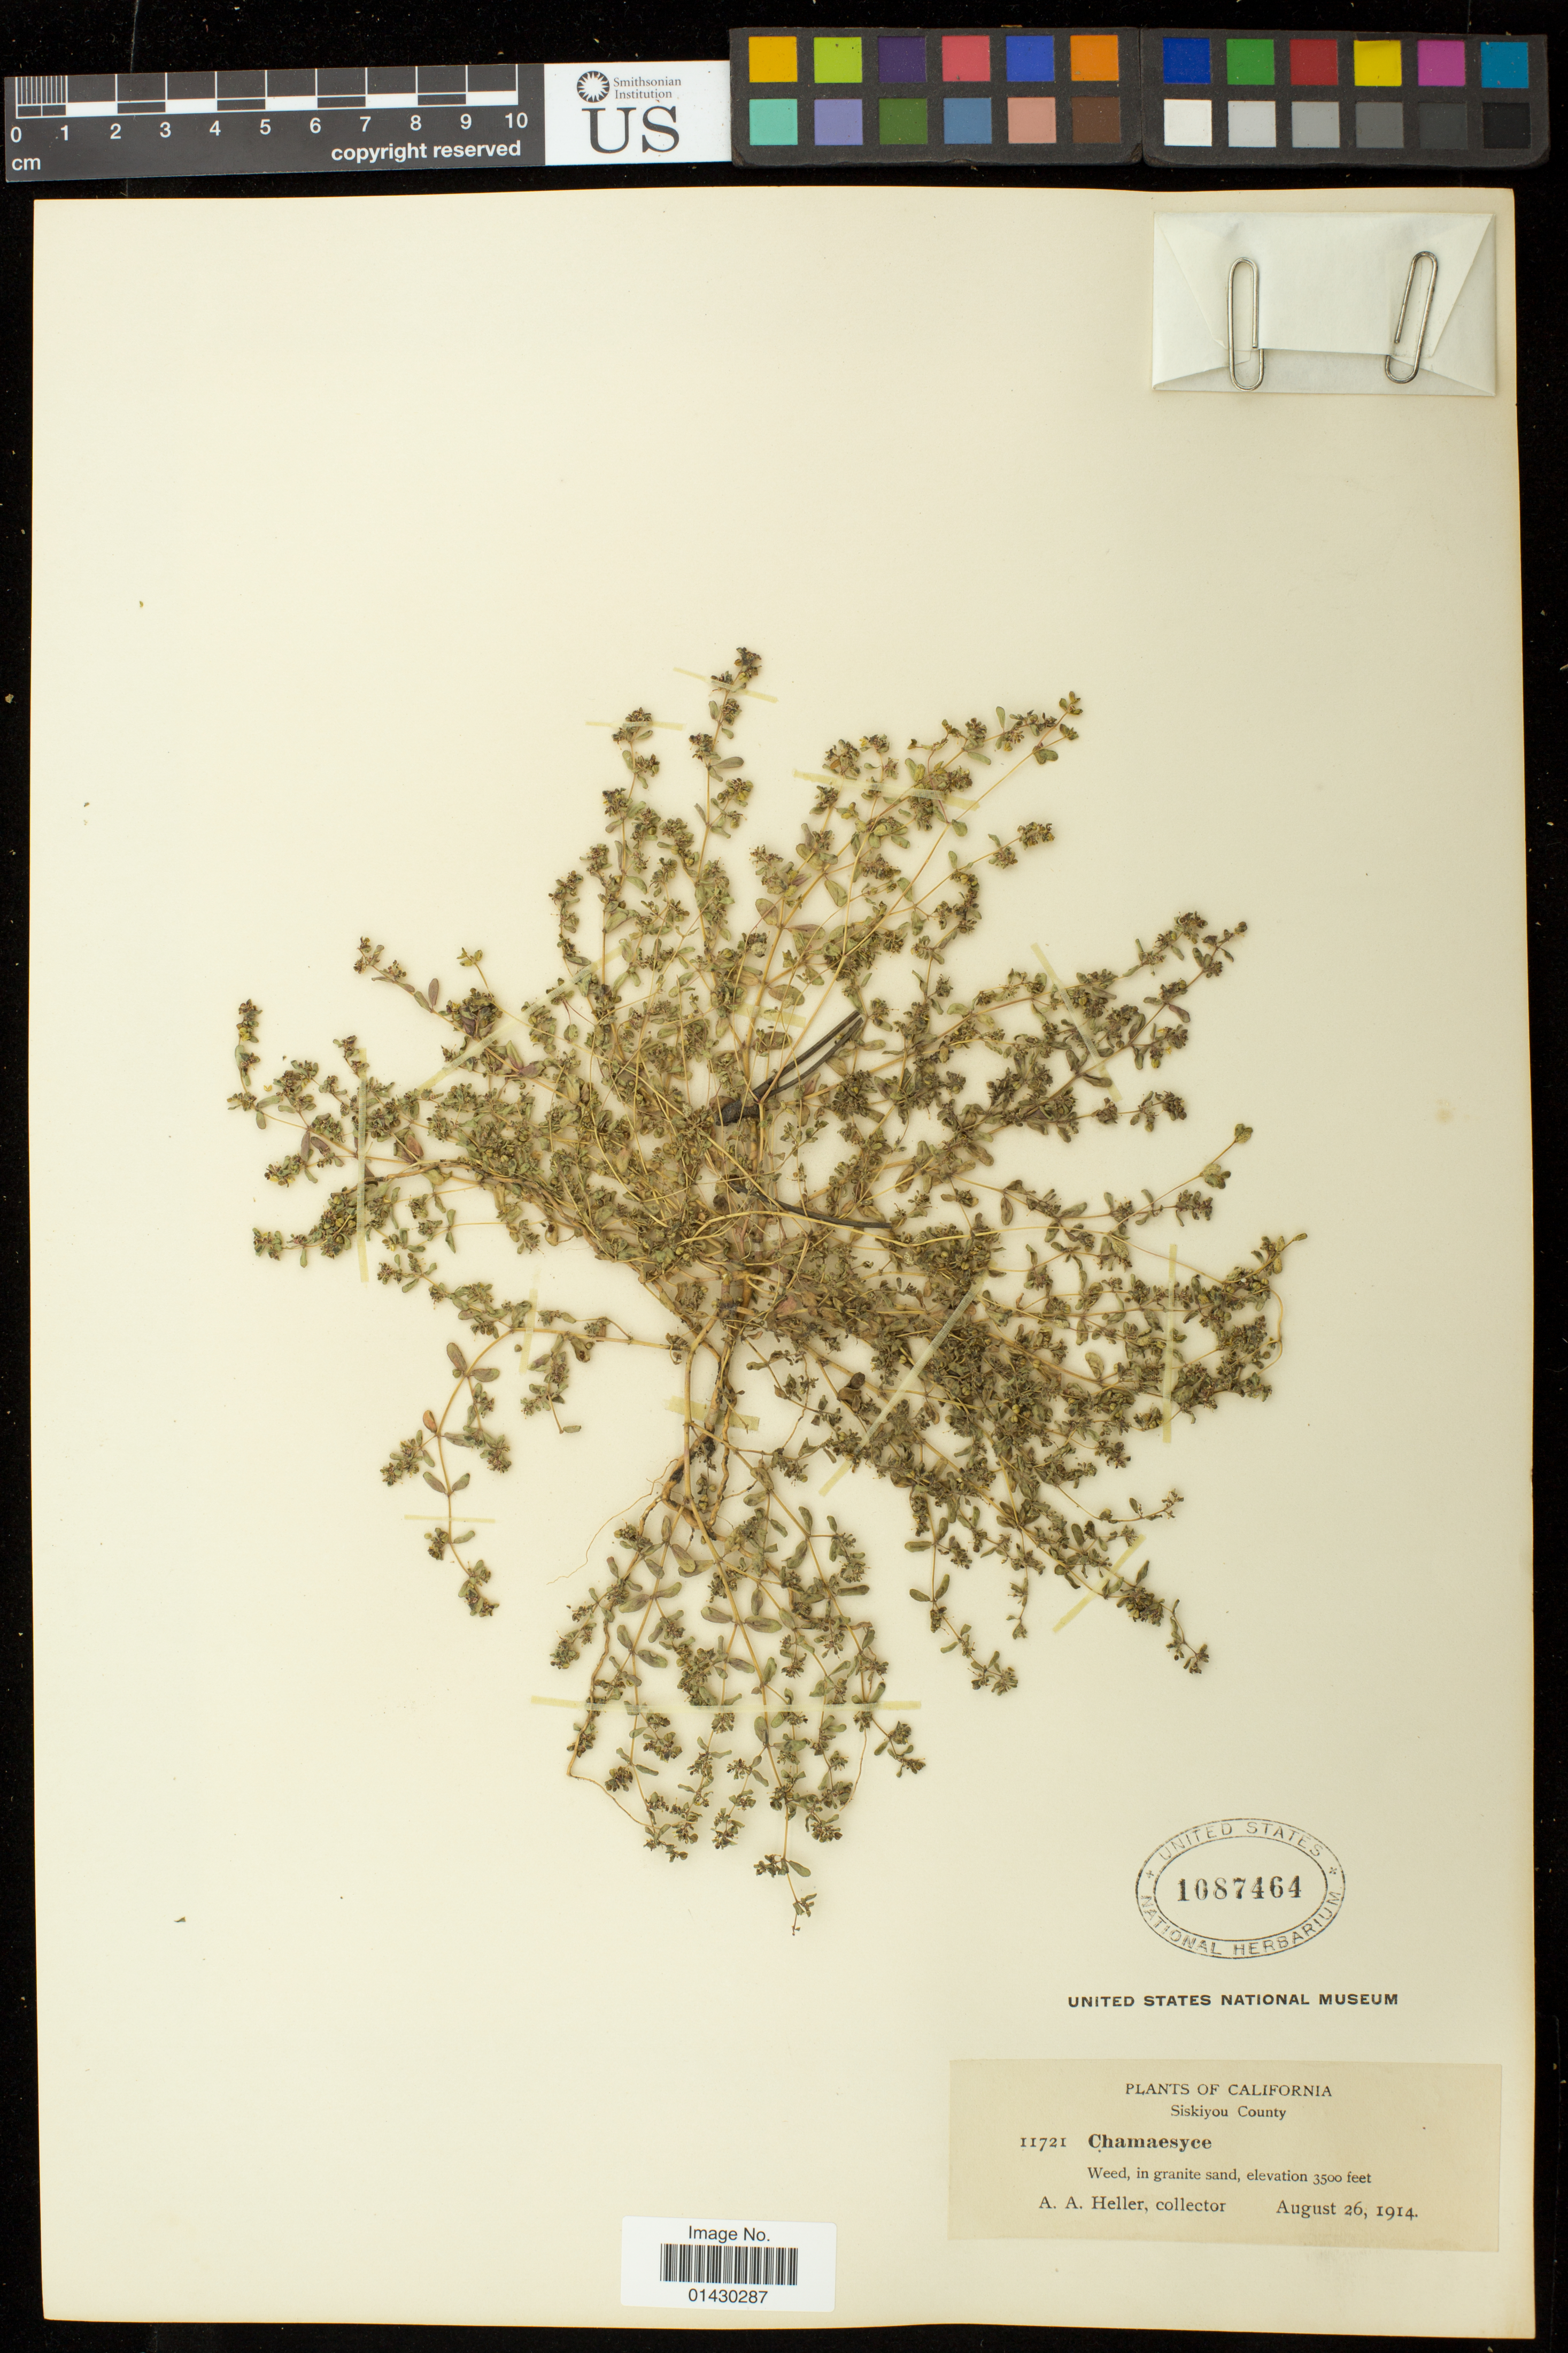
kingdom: Plantae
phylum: Tracheophyta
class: Magnoliopsida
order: Malpighiales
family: Euphorbiaceae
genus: Euphorbia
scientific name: Euphorbia serpillifolia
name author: Pers.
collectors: A. A. Heller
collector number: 11721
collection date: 1914-08-26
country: United States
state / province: California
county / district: Siskiyou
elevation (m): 1067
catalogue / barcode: US 1087464